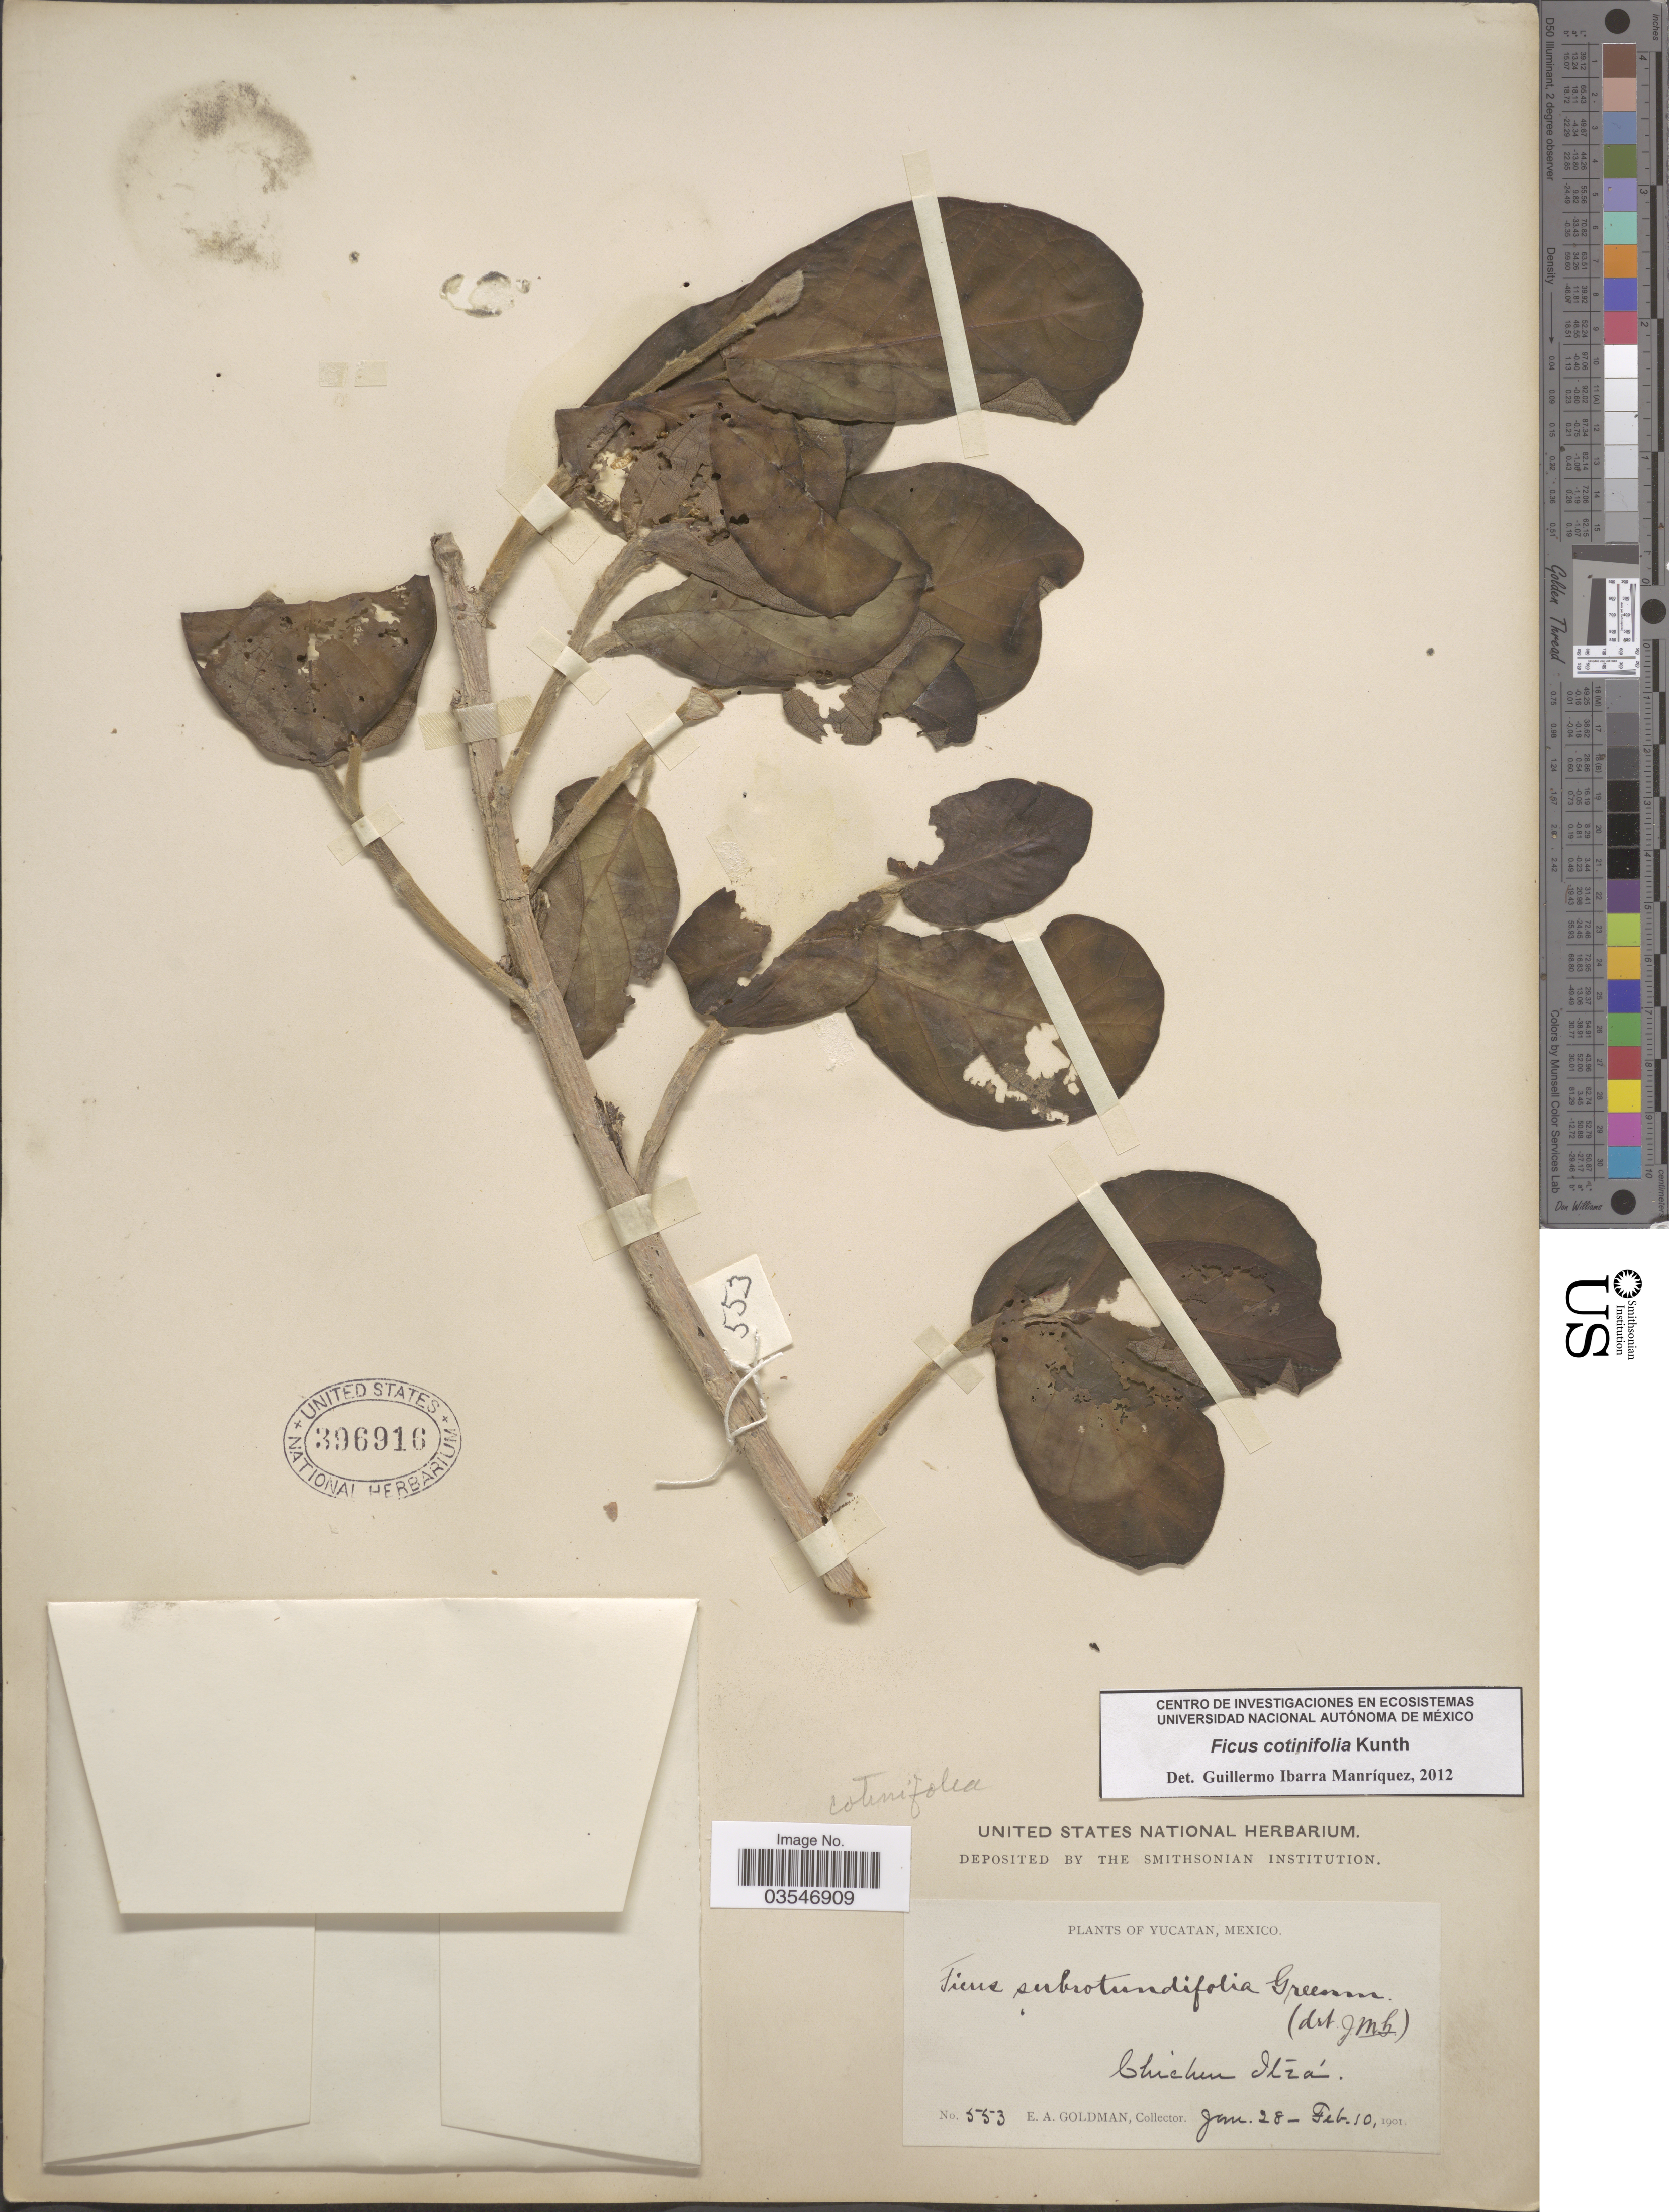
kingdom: Plantae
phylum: Tracheophyta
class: Magnoliopsida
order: Rosales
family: Moraceae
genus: Ficus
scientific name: Ficus cotinifolia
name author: Kunth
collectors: E. A. Goldman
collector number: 553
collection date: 1901-02-10/1901-06-28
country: Mexico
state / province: Yucatán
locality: Chichen Itza.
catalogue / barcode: US 396916